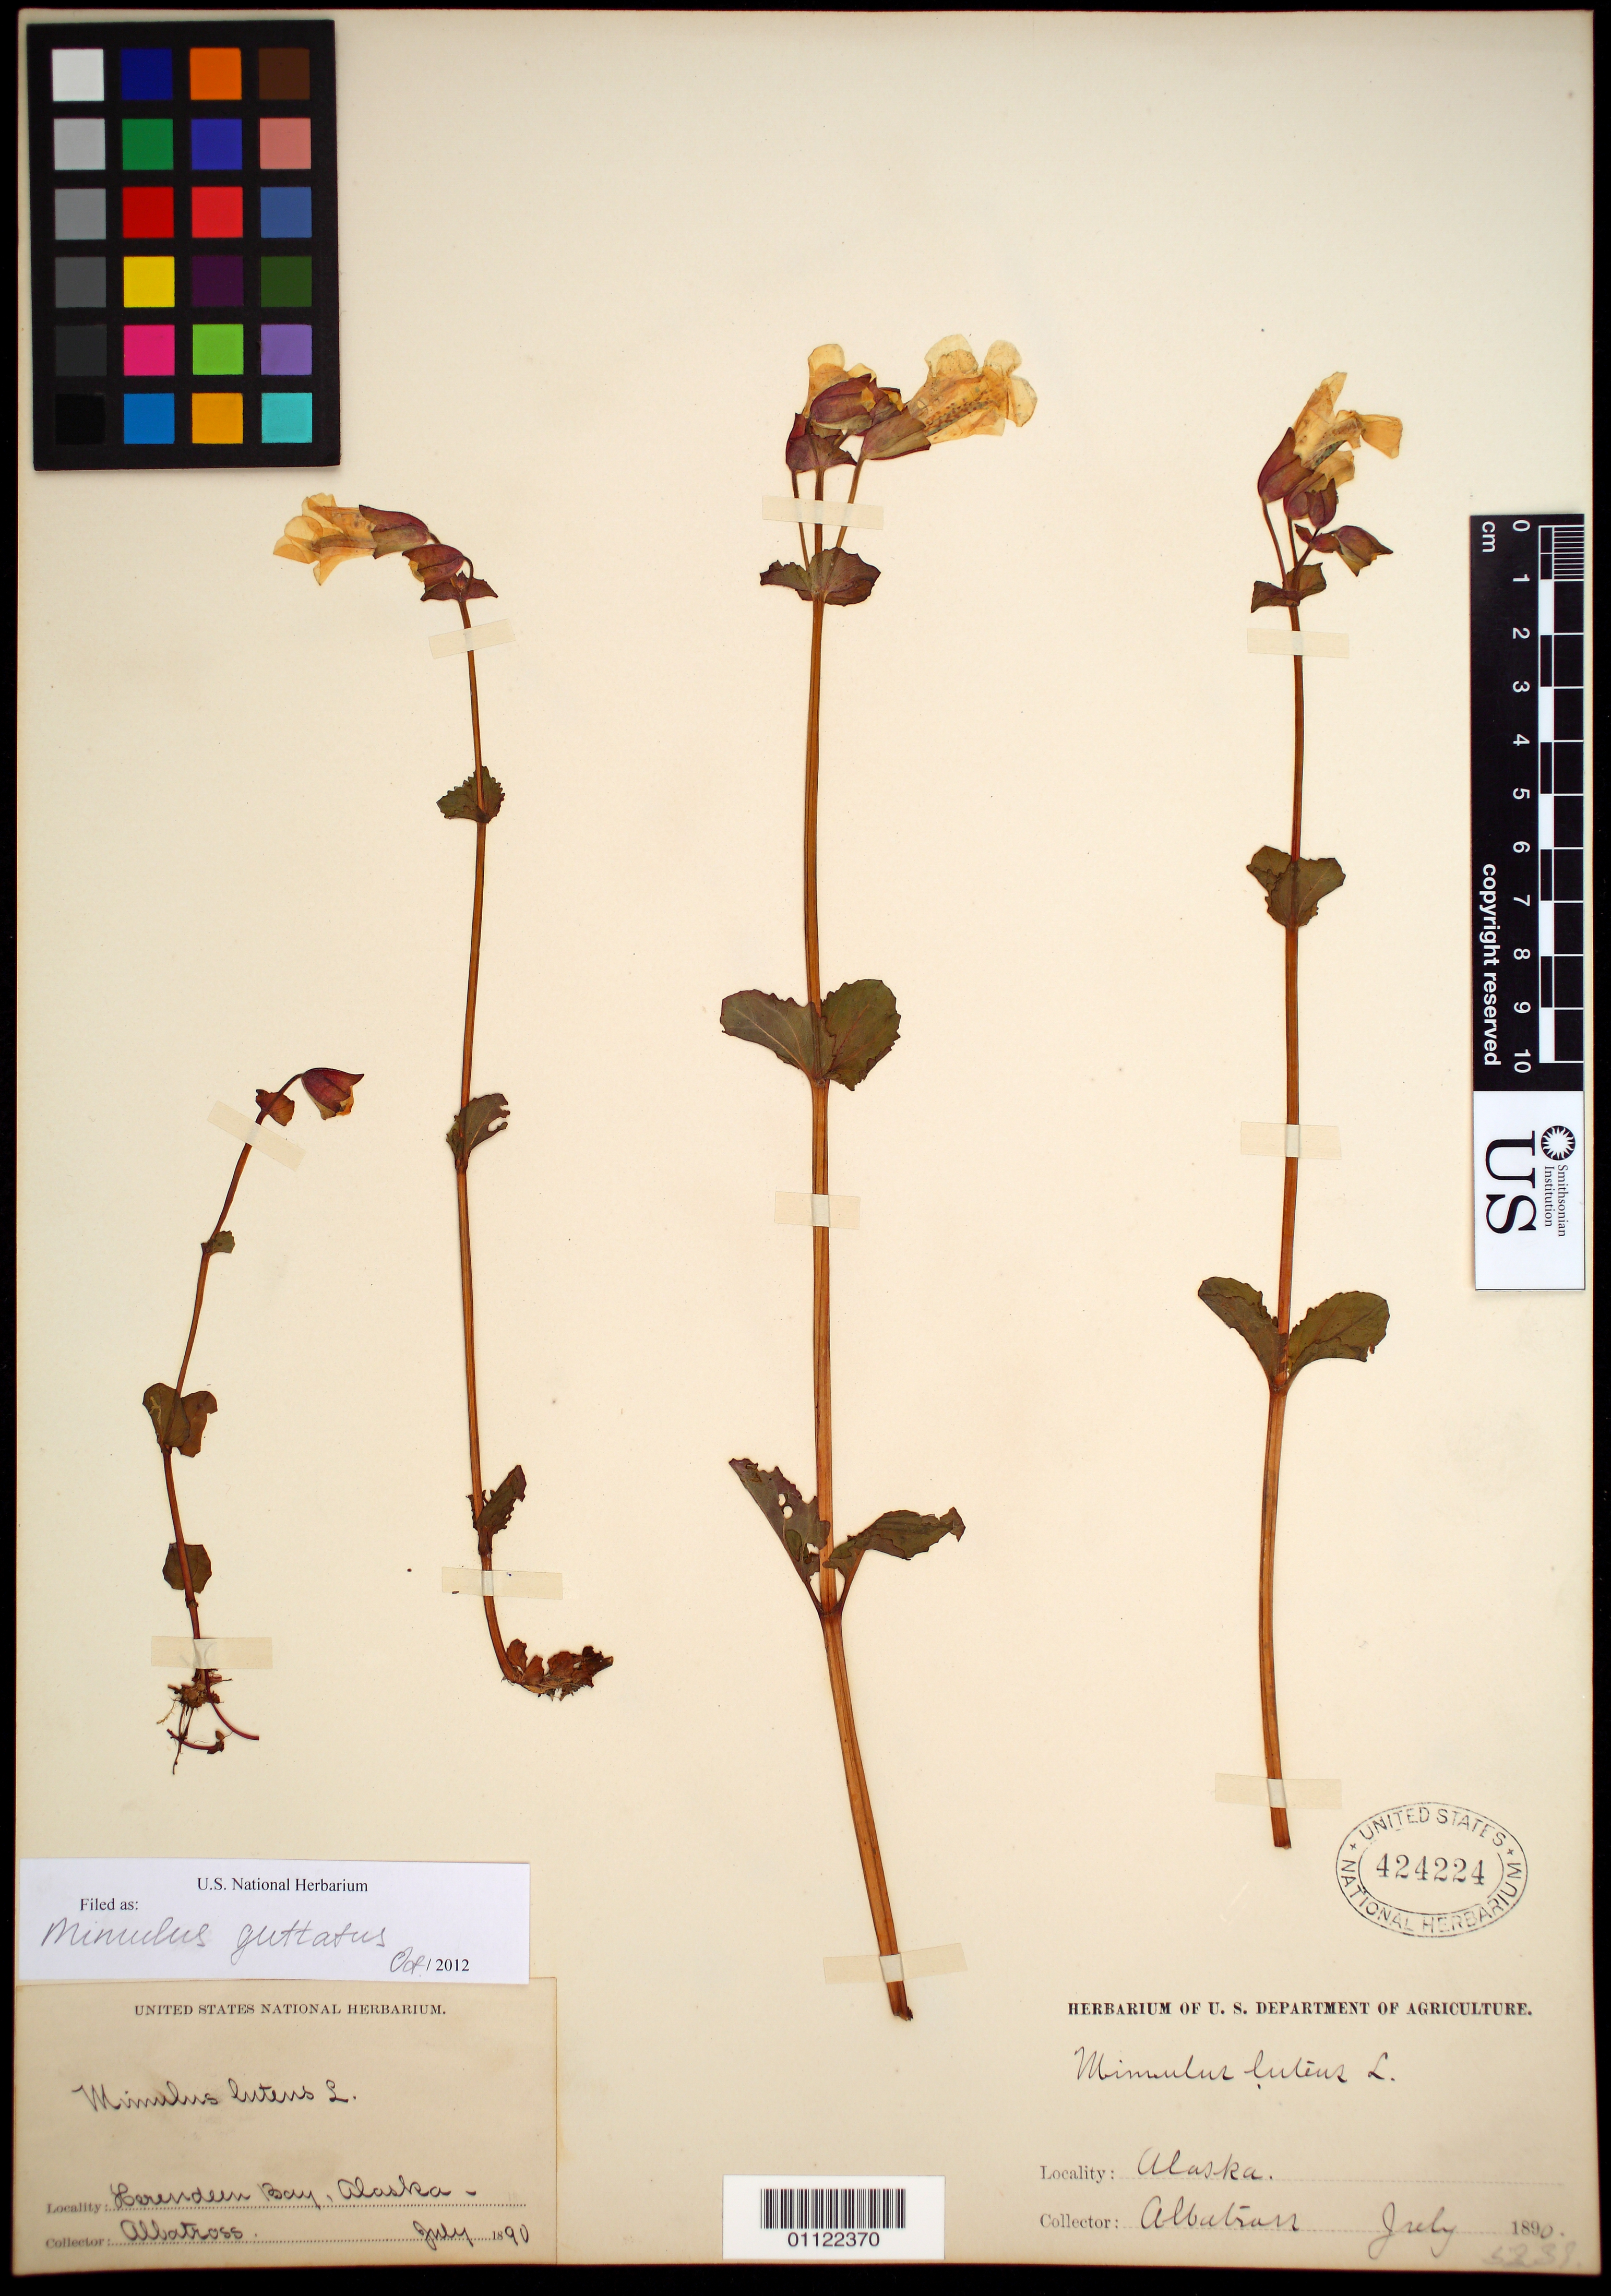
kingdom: Plantae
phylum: Tracheophyta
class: Magnoliopsida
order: Lamiales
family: Phrymaceae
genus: Mimulus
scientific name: Mimulus guttatus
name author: DC.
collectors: "The Albatross"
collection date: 1890-07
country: United States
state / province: Alaska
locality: Herendeen Bay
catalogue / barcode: US 424224